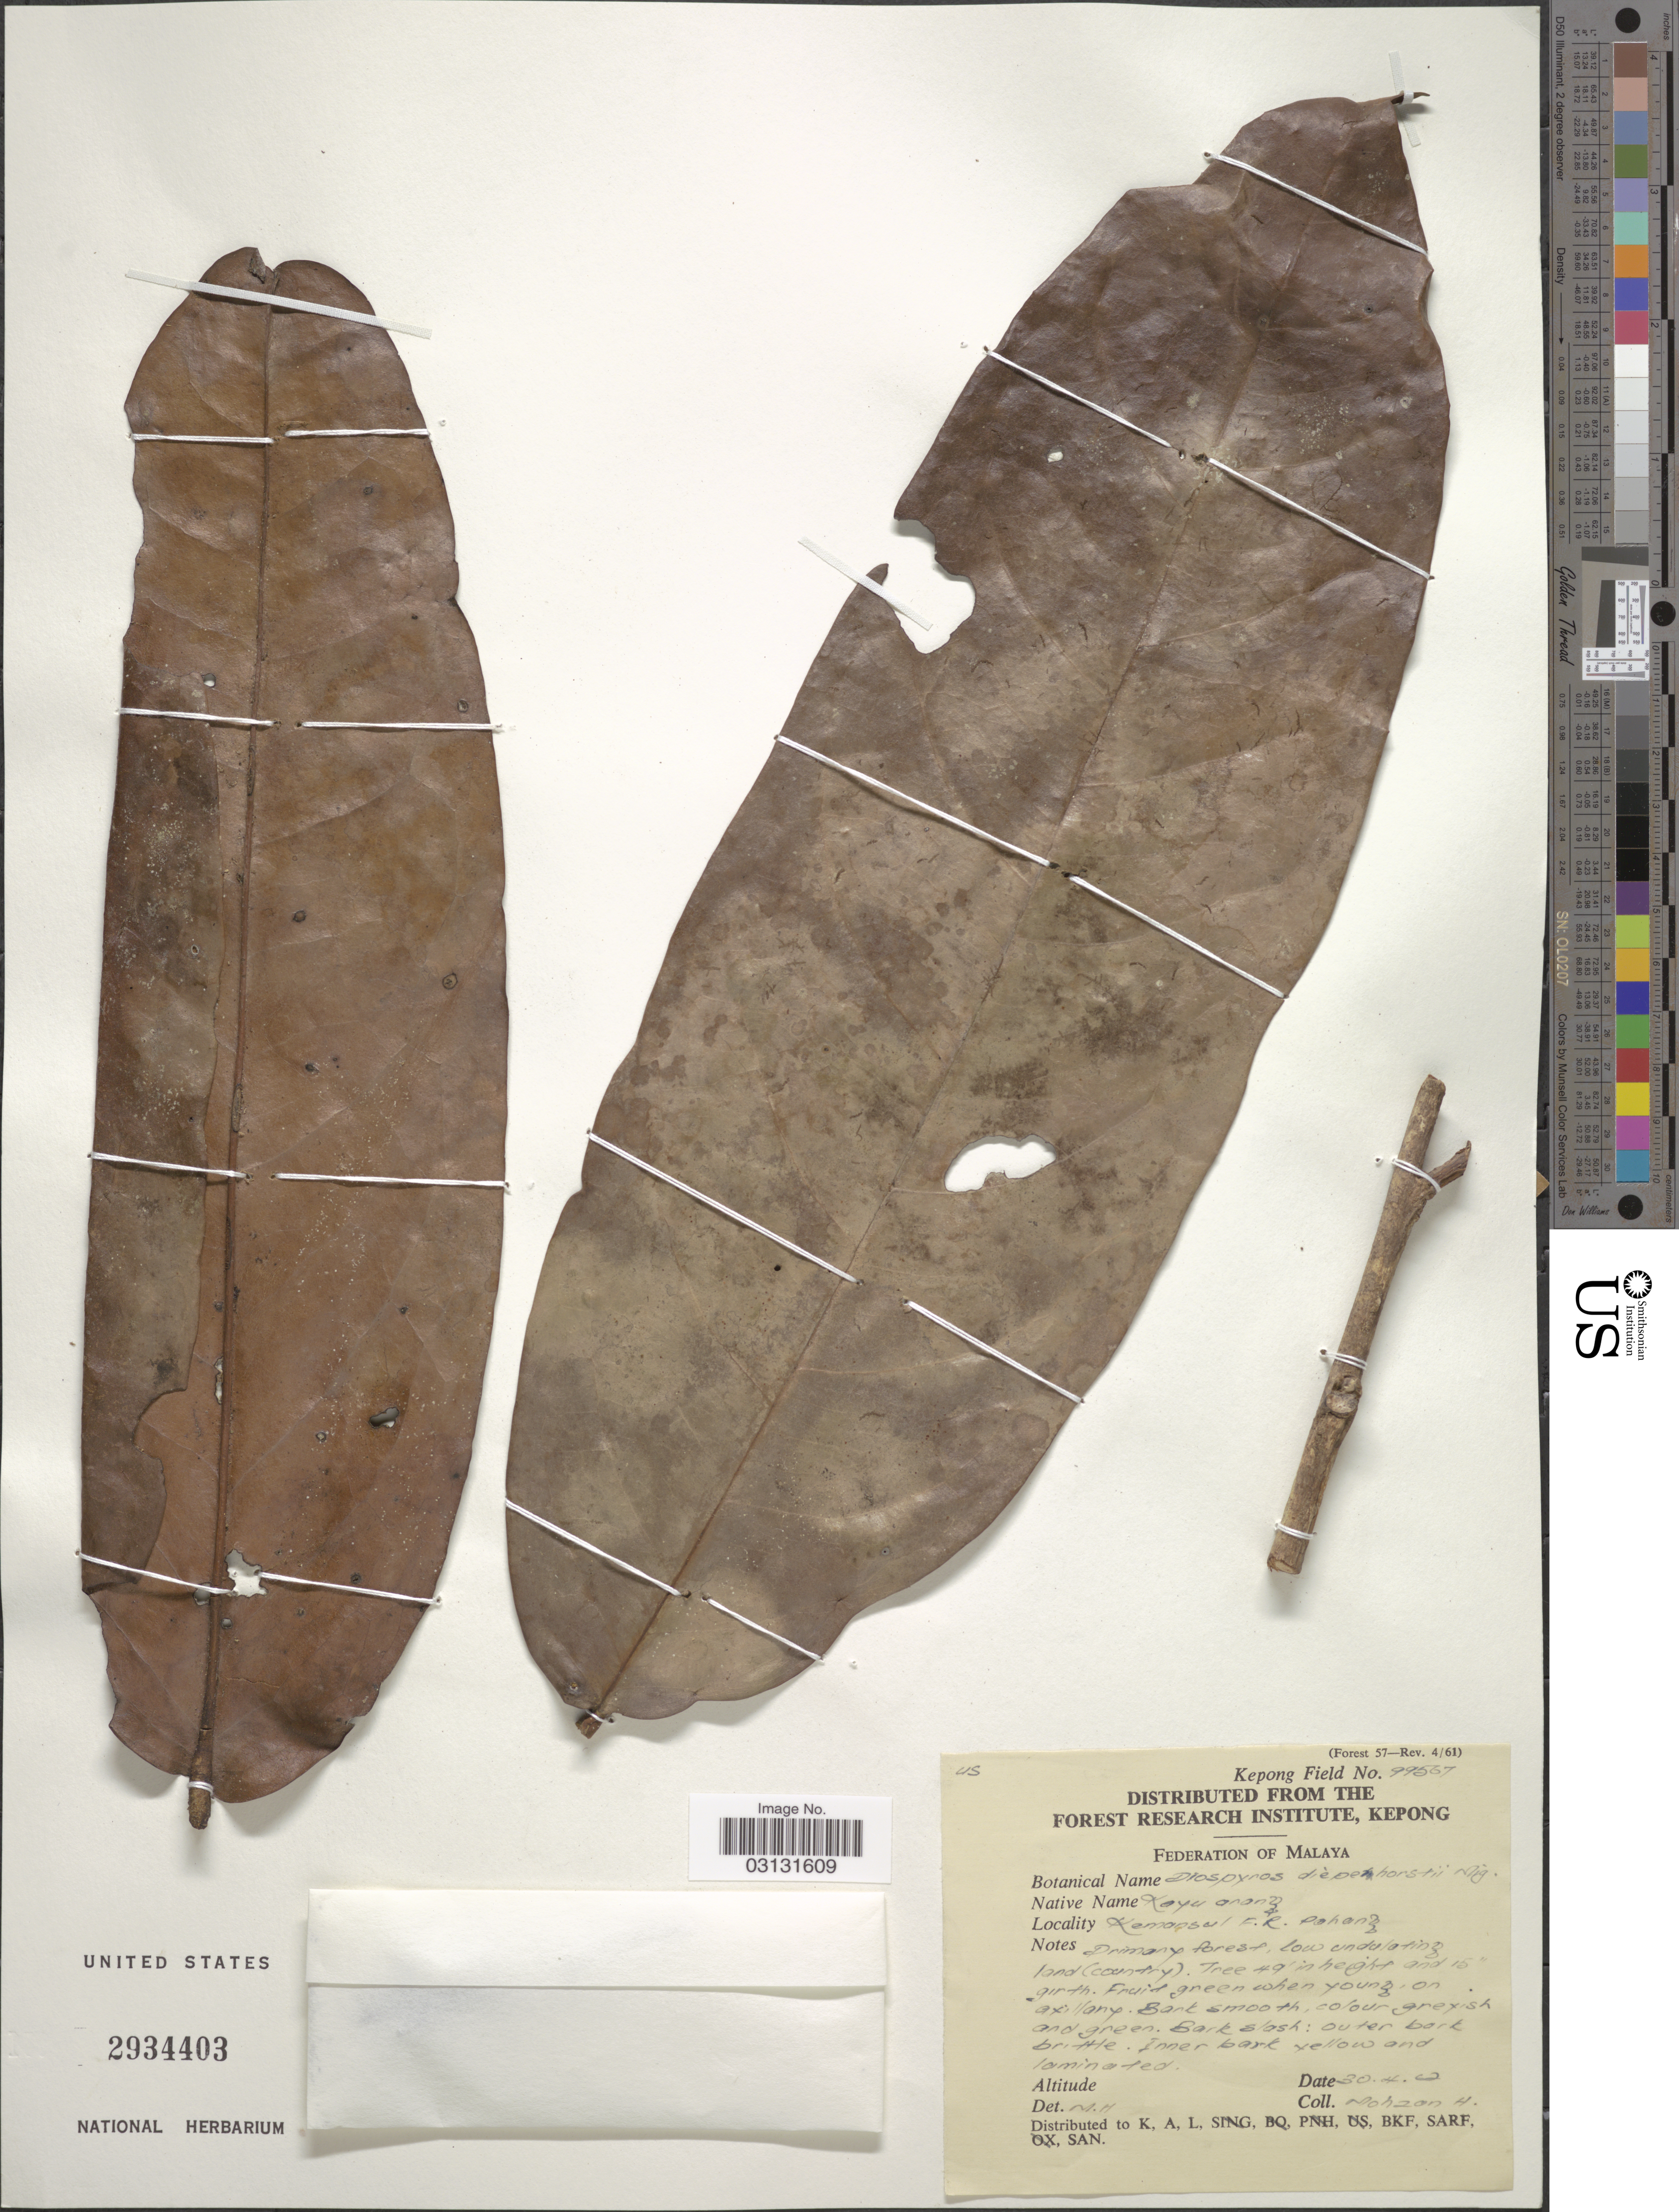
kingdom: Plantae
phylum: Tracheophyta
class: Magnoliopsida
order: Ericales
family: Ebenaceae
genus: Diospyros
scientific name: Diospyros diepenhorstii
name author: Miq.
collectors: Mohzan H.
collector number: Kepong 99567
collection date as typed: Transcribed d/m/y: 30/4/67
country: Malaysia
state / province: Pahang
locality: Malaya. Kemansul F. R. Pahang.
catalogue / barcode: US 2934403